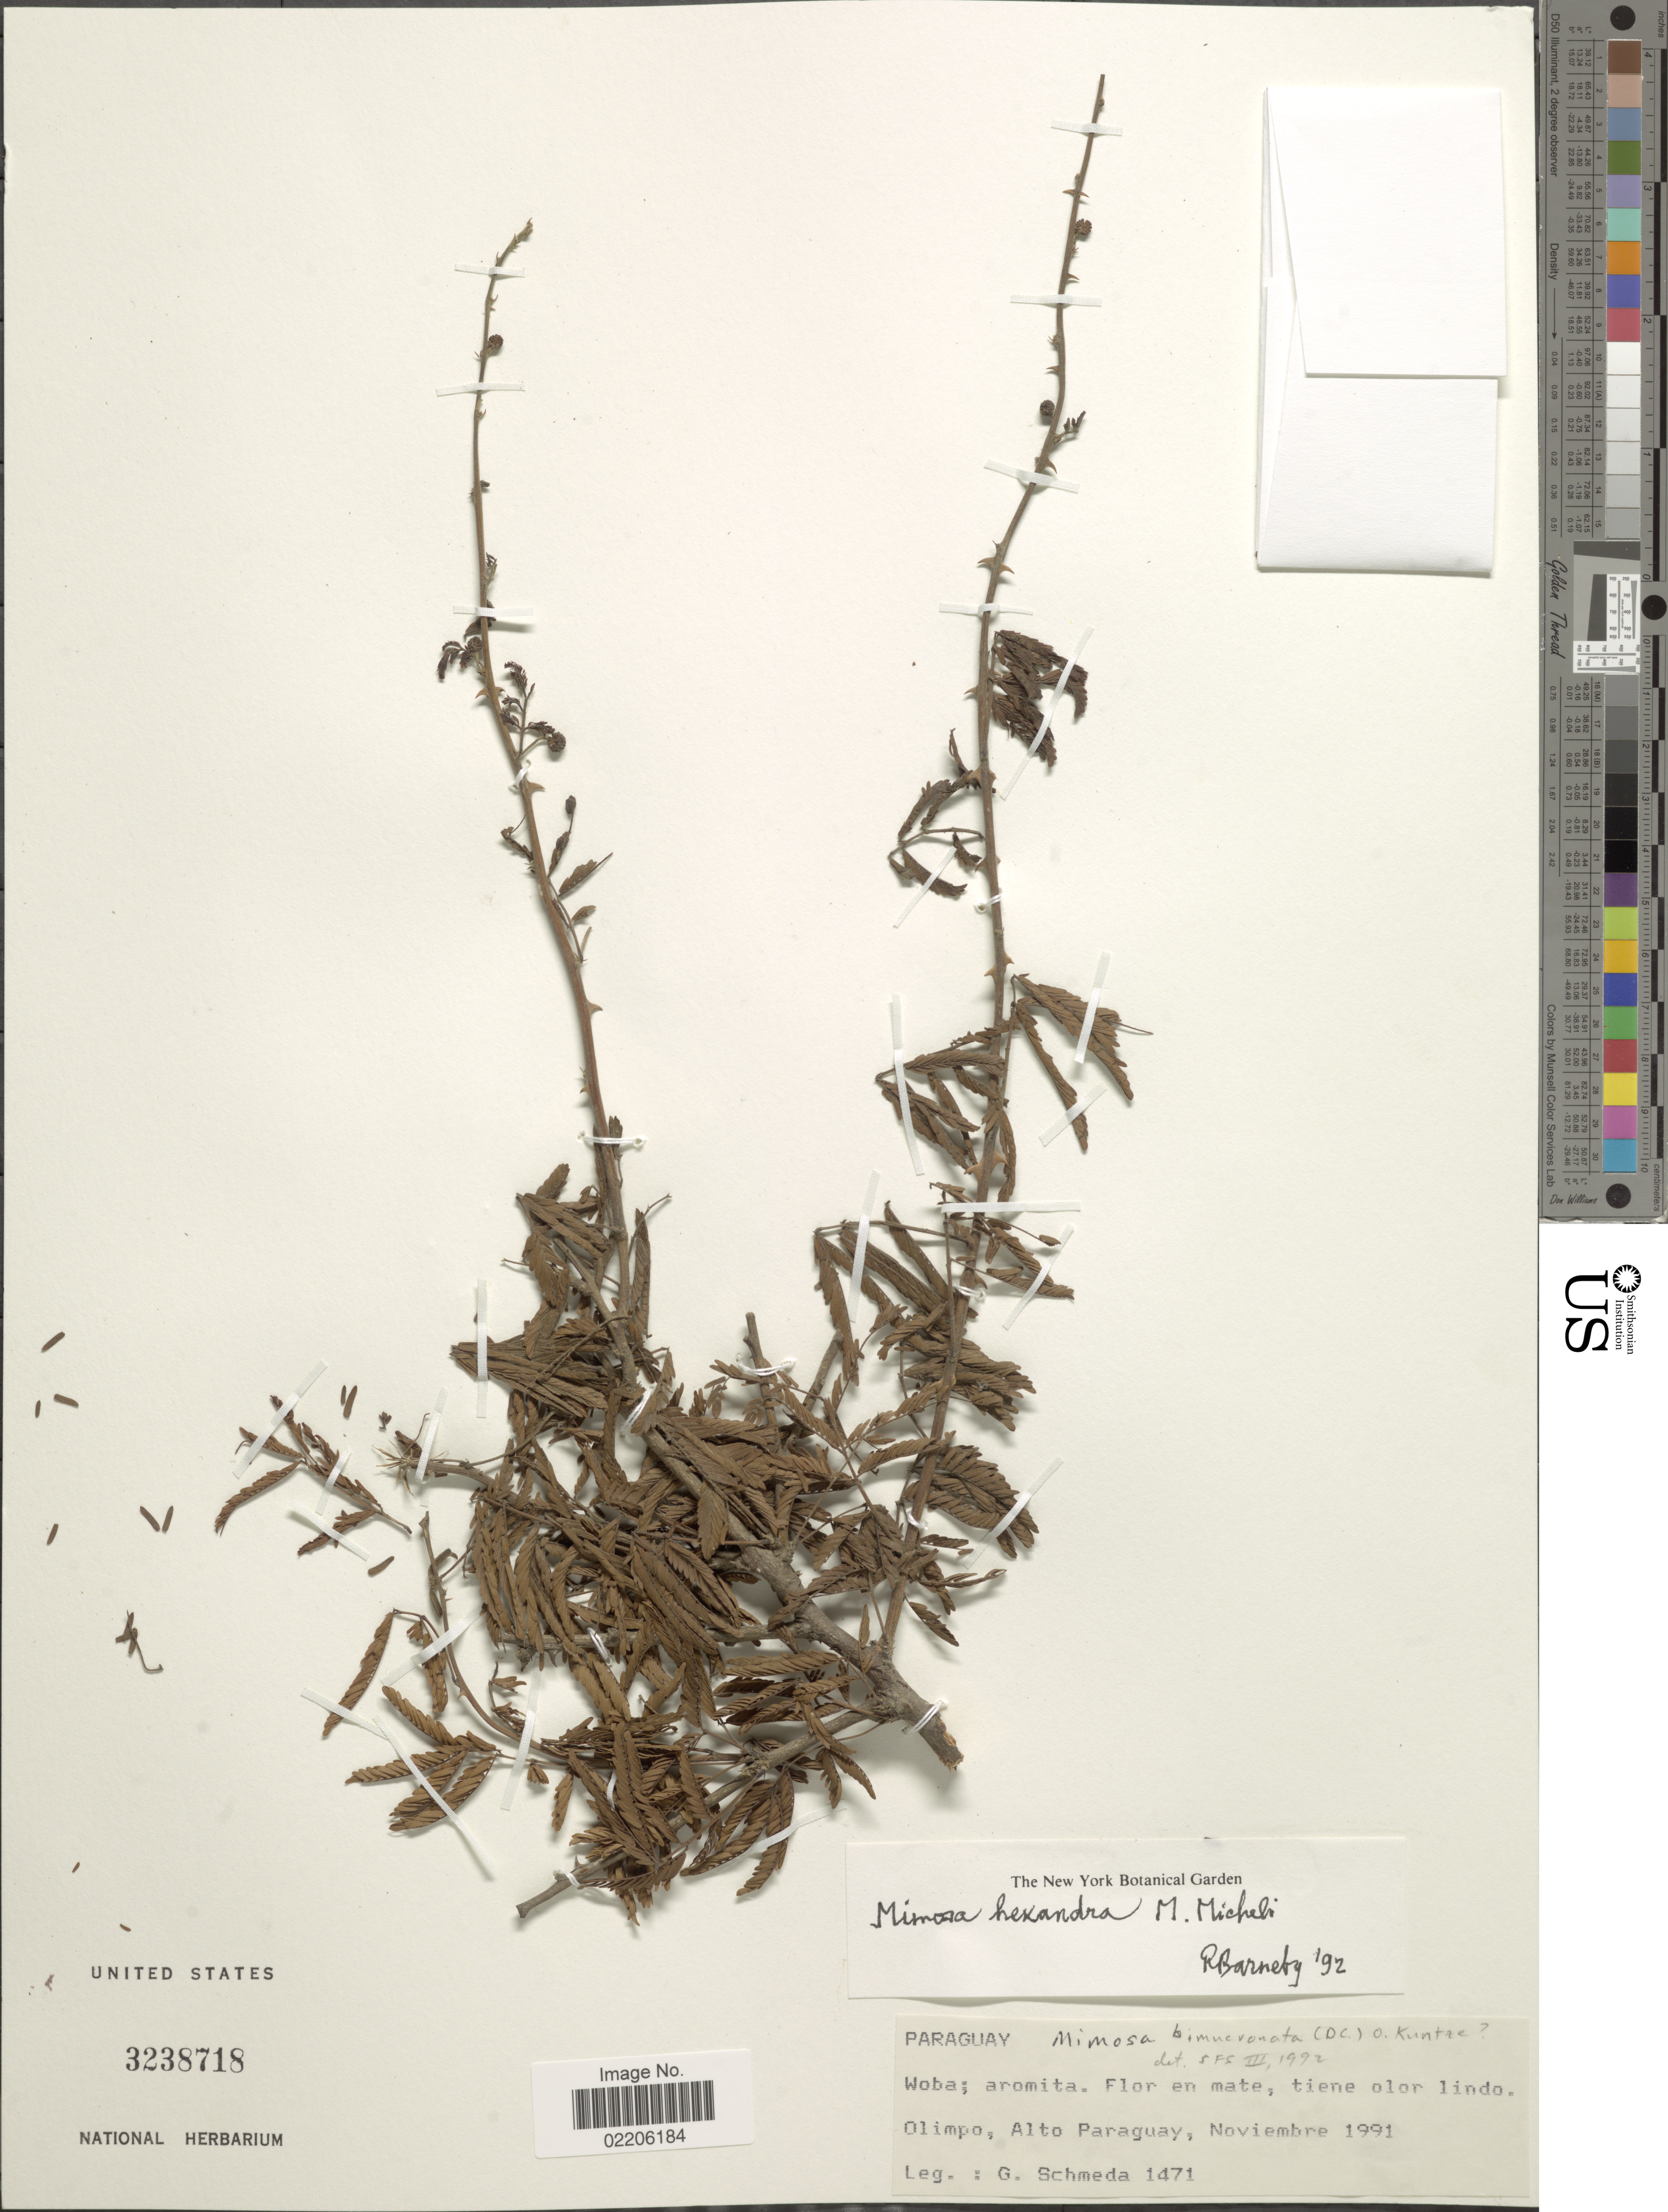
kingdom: Plantae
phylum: Tracheophyta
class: Magnoliopsida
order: Fabales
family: Fabaceae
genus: Mimosa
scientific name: Mimosa hexandra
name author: Micheli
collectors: G. Schmeda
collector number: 1471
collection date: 1991-11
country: Paraguay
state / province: Alto Paraguay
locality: Olimpo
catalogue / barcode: US 3238718